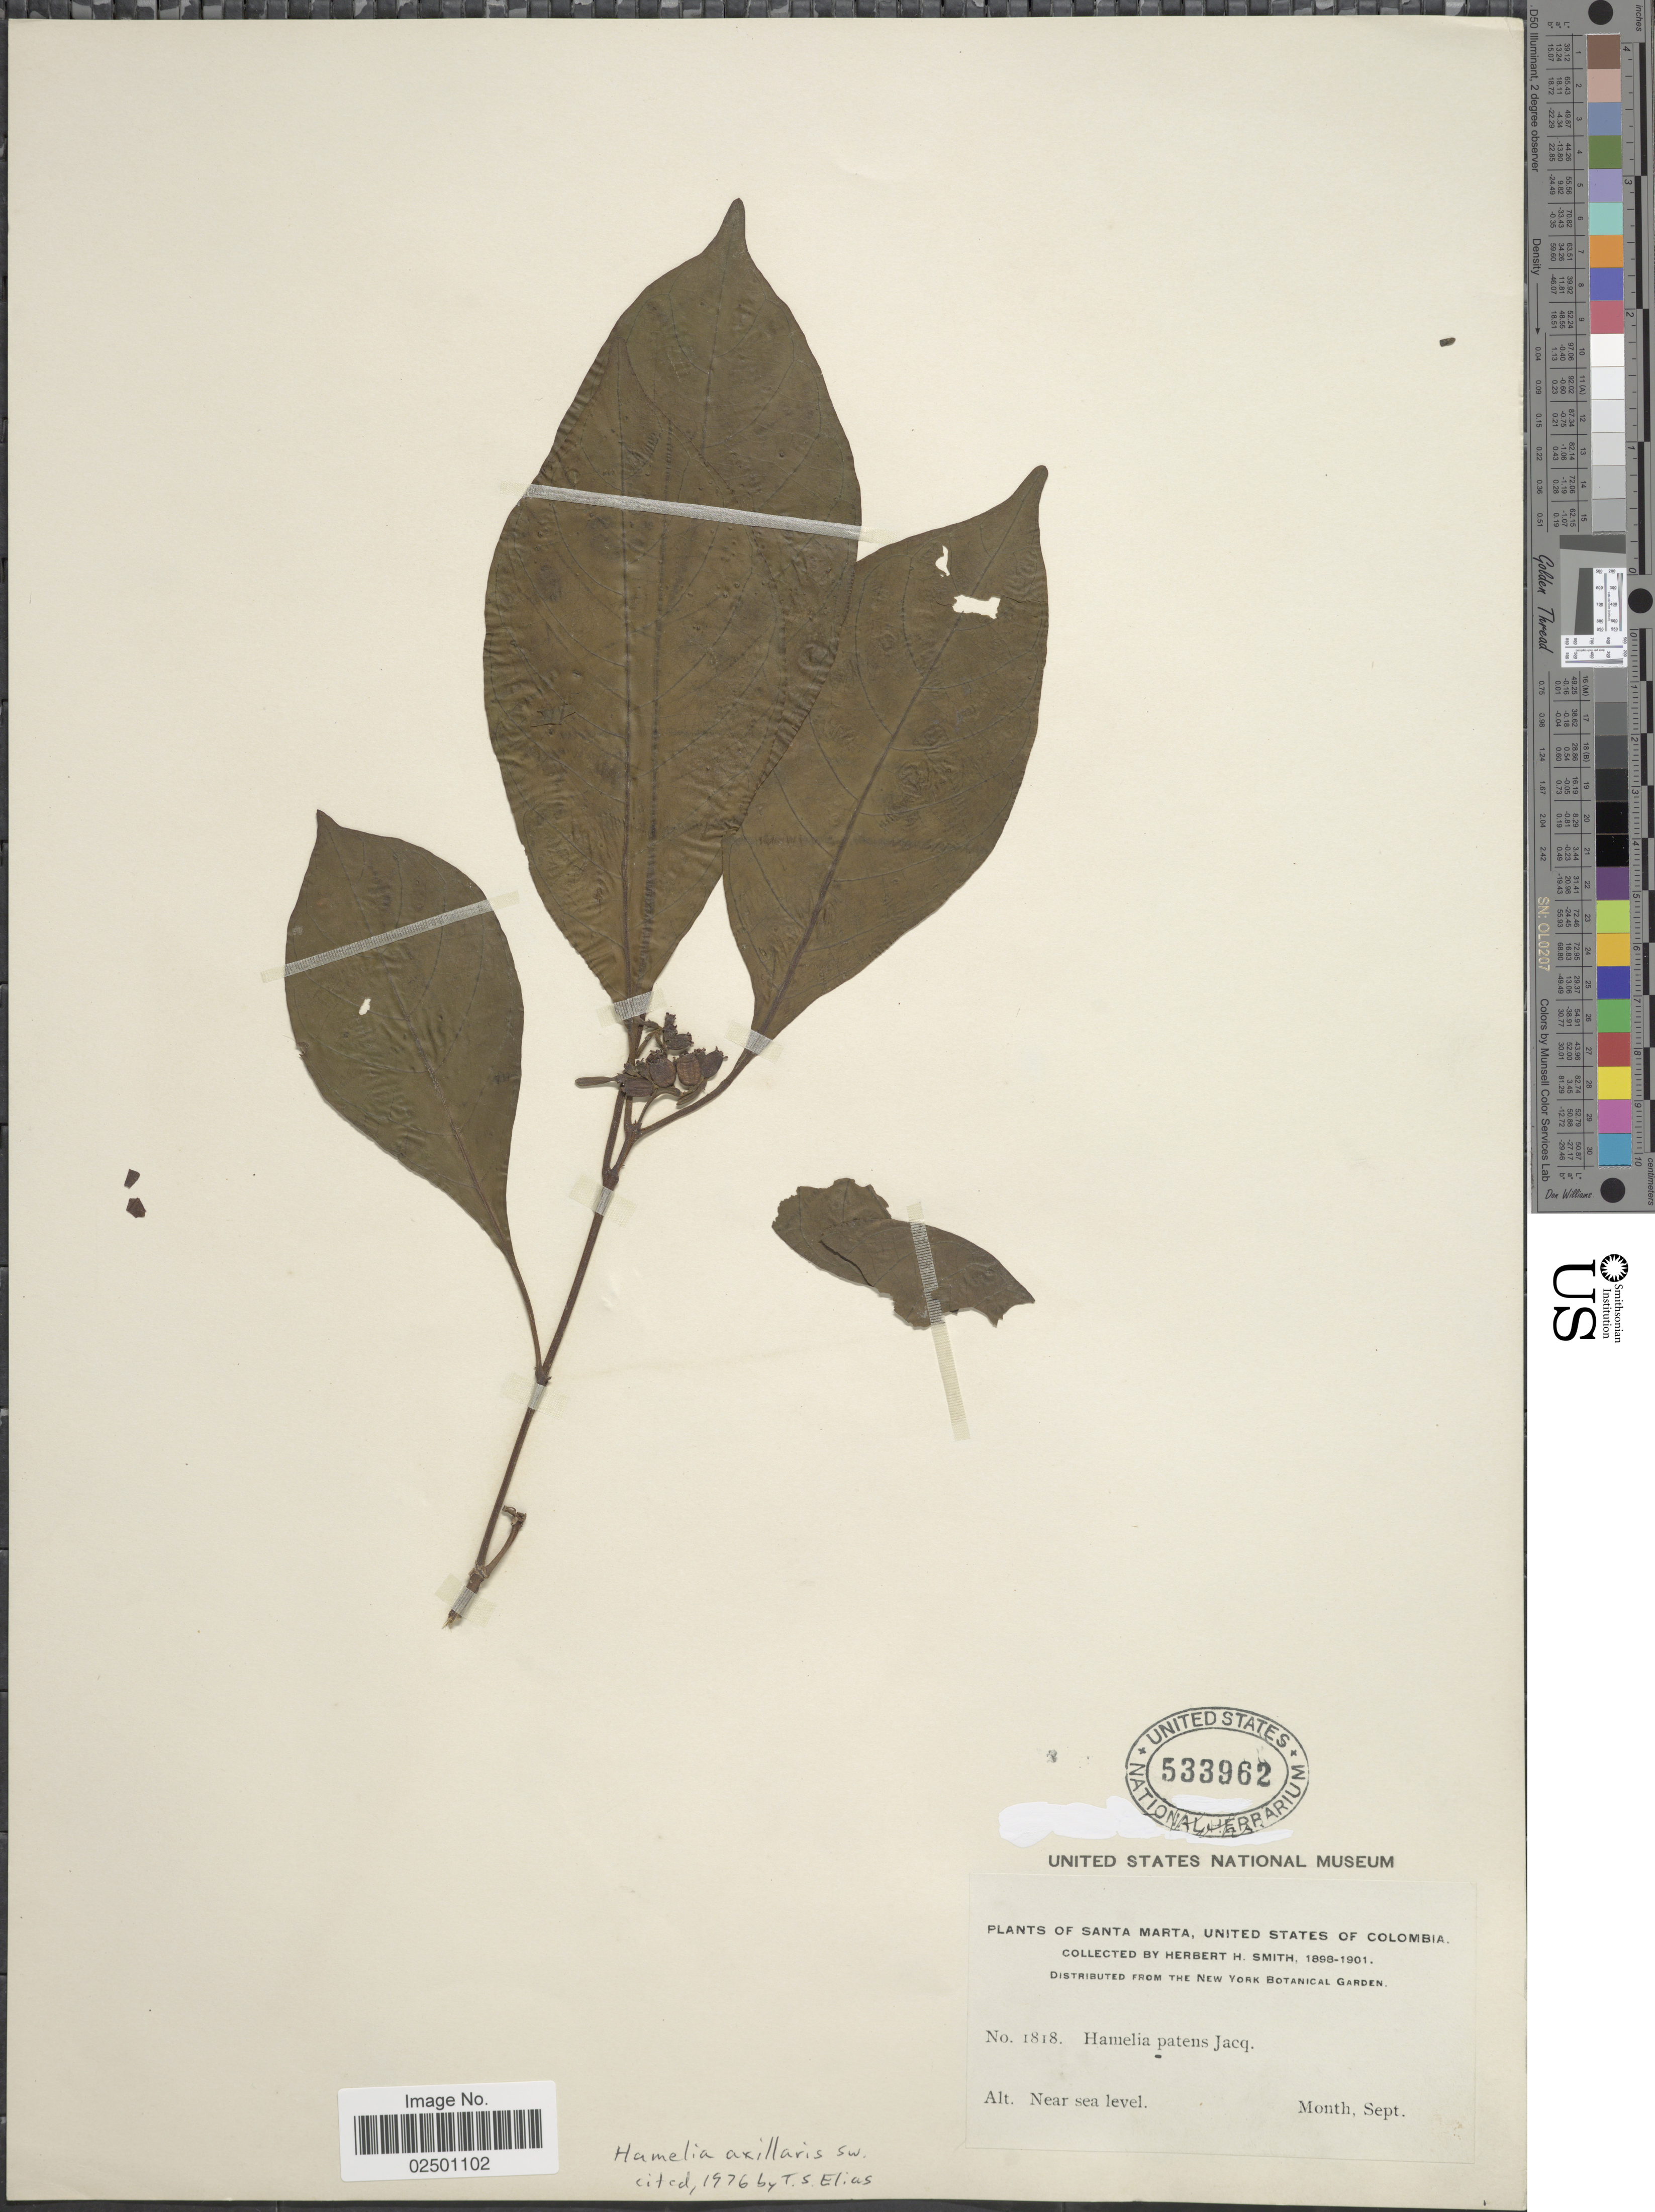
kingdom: Plantae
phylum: Tracheophyta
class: Magnoliopsida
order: Gentianales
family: Rubiaceae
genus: Hamelia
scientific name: Hamelia axillaris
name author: Sw.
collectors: Herbert H. Smith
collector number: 1818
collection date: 1898-09/1901-09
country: Colombia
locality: Santa Marta, United States of Colombia.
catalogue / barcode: US 533962